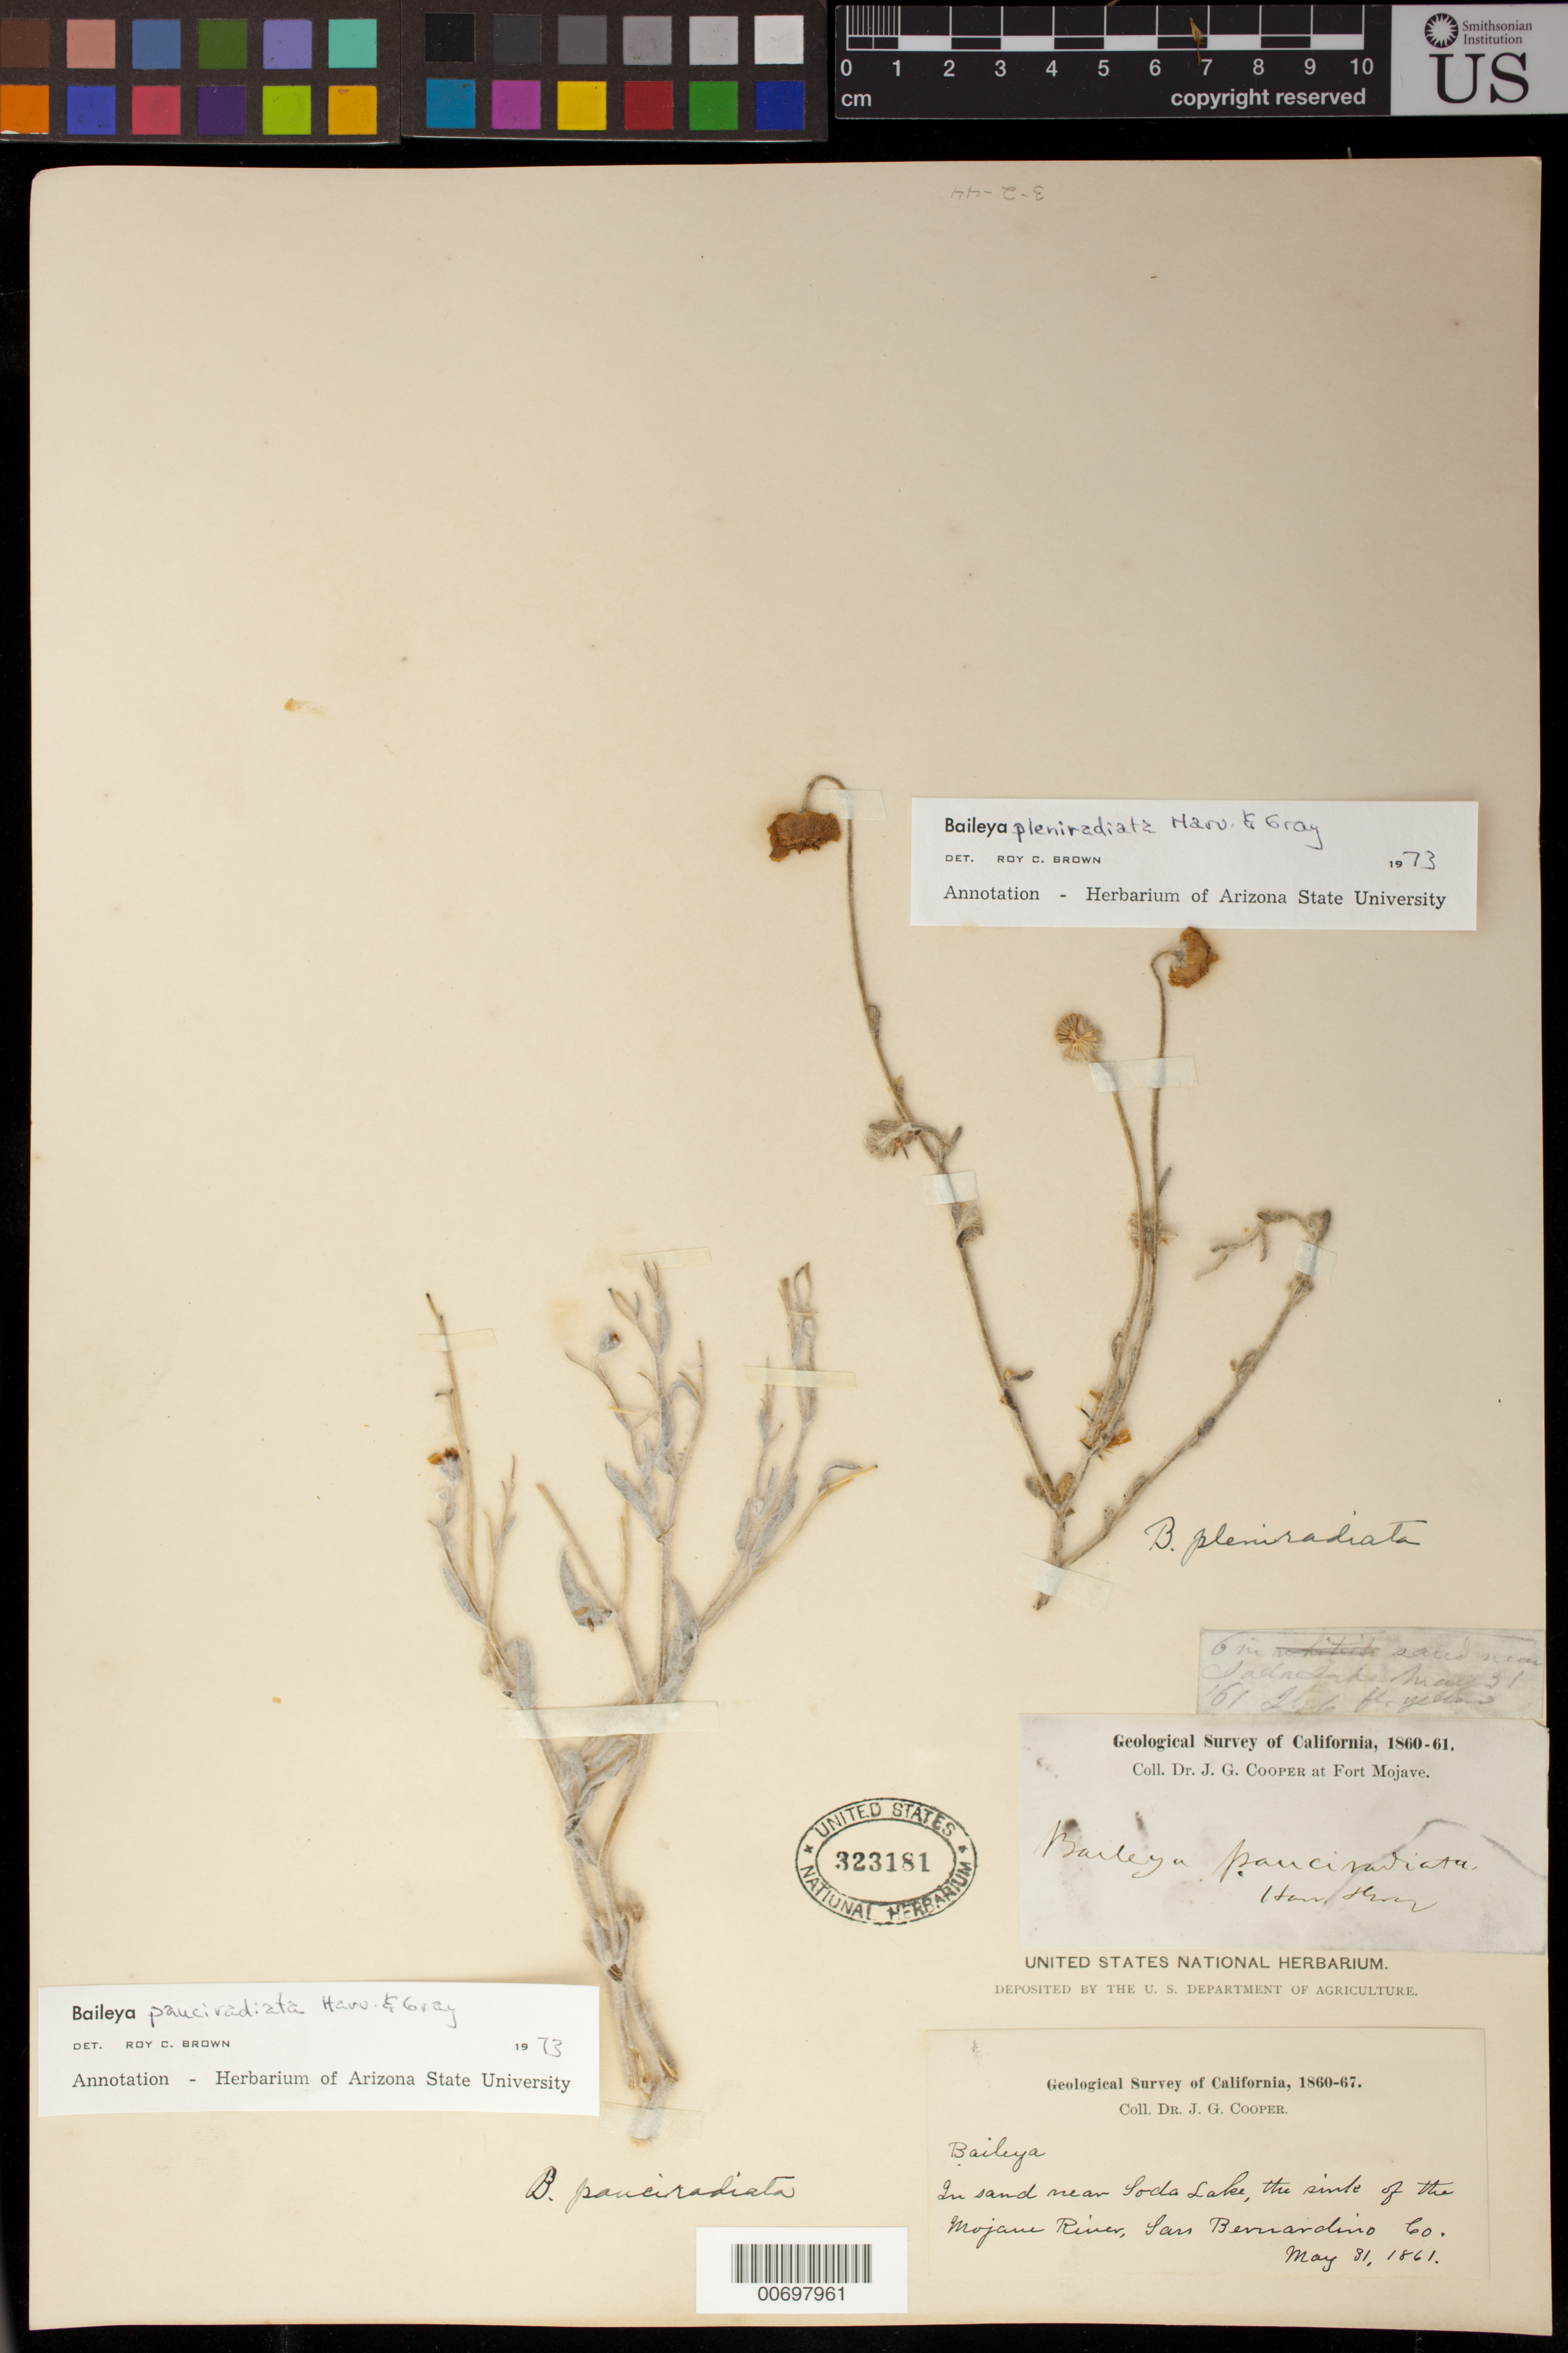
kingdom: Plantae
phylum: Tracheophyta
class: Magnoliopsida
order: Asterales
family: Asteraceae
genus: Baileya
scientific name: Baileya pauciradiata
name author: Harv. & A. Gray ex A. Gray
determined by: Brown, Roy C.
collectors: J. G. Cooper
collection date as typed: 31 May 1861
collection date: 1861-05-31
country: United States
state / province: California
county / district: San Bernardino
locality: In sand near Soda Lake, the sink of the Mojave River.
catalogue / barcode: US 323181